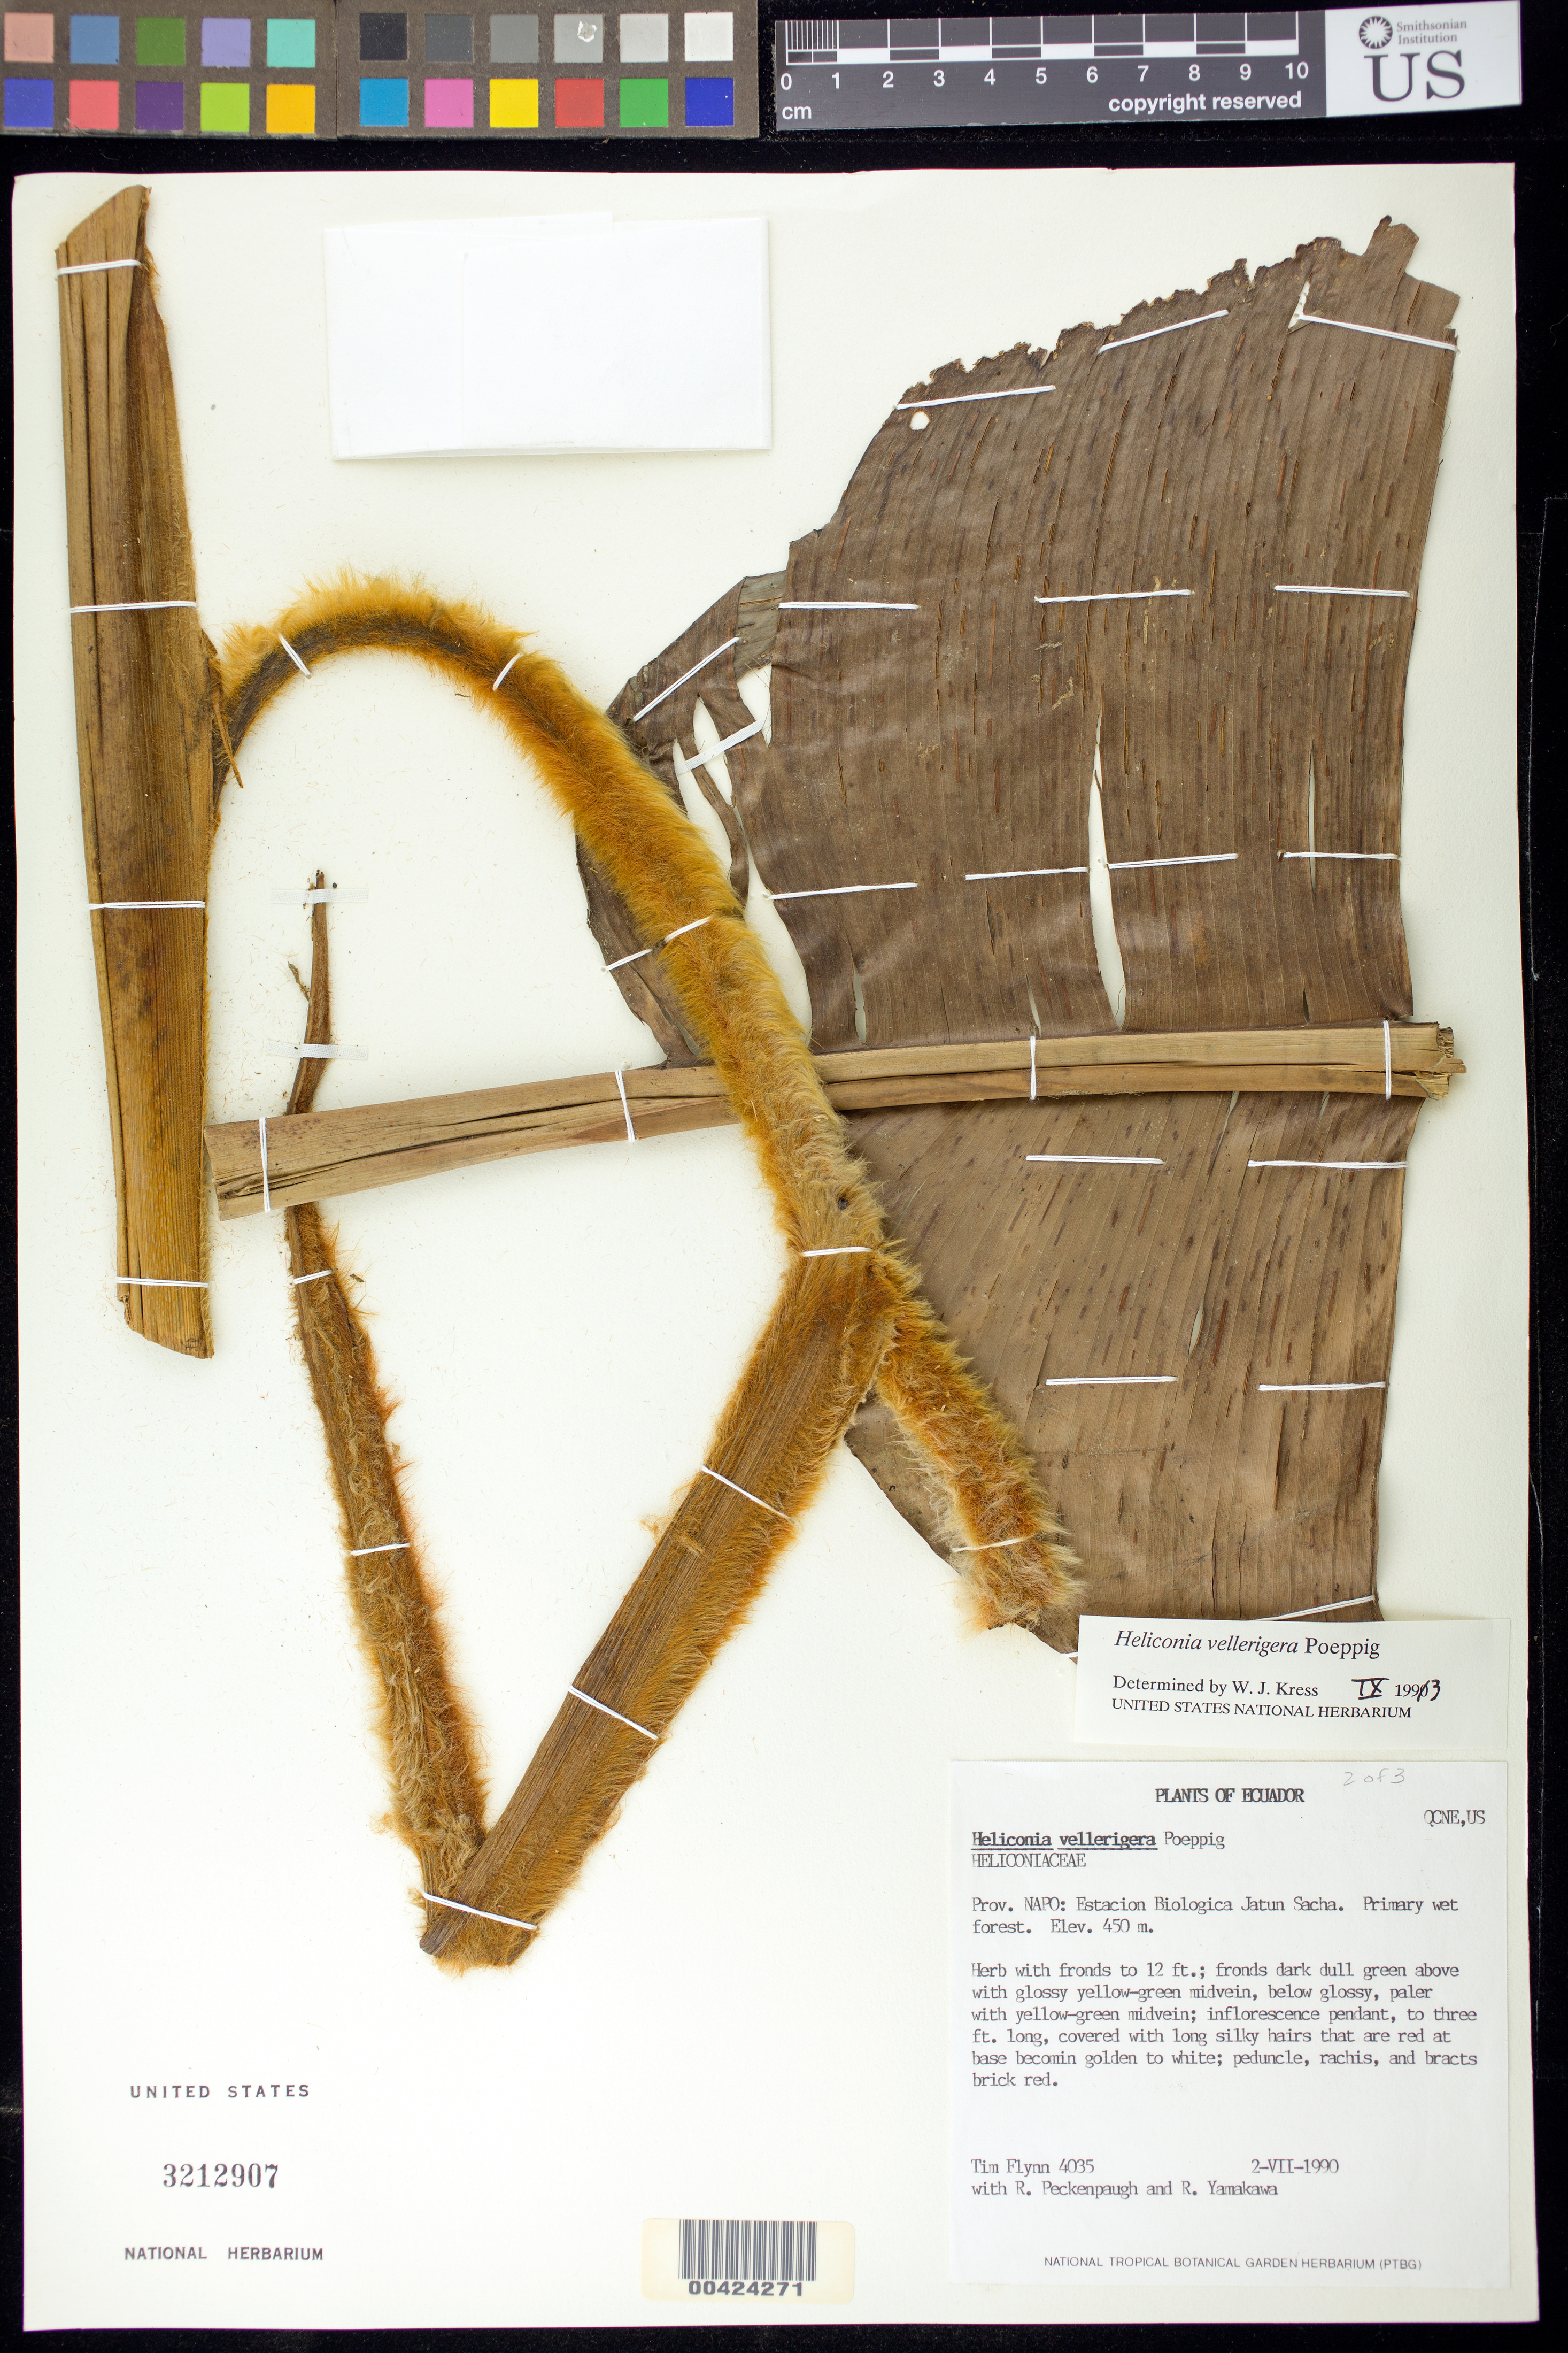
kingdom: Plantae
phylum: Tracheophyta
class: Liliopsida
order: Zingiberales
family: Heliconiaceae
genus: Heliconia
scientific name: Heliconia vellerigera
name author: Poepp.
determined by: Kress, W. J., (US), Smithsonian Institution - National Museum of Natural History (UNITED STATES)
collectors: T. W. Flynn, R. Peckenpaugh & R. Yamakawa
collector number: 4035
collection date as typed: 02 Jul 1990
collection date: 1990-07-02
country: Ecuador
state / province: Napo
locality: Estacion biologica jatun sacha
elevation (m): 450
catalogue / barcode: US 3212907